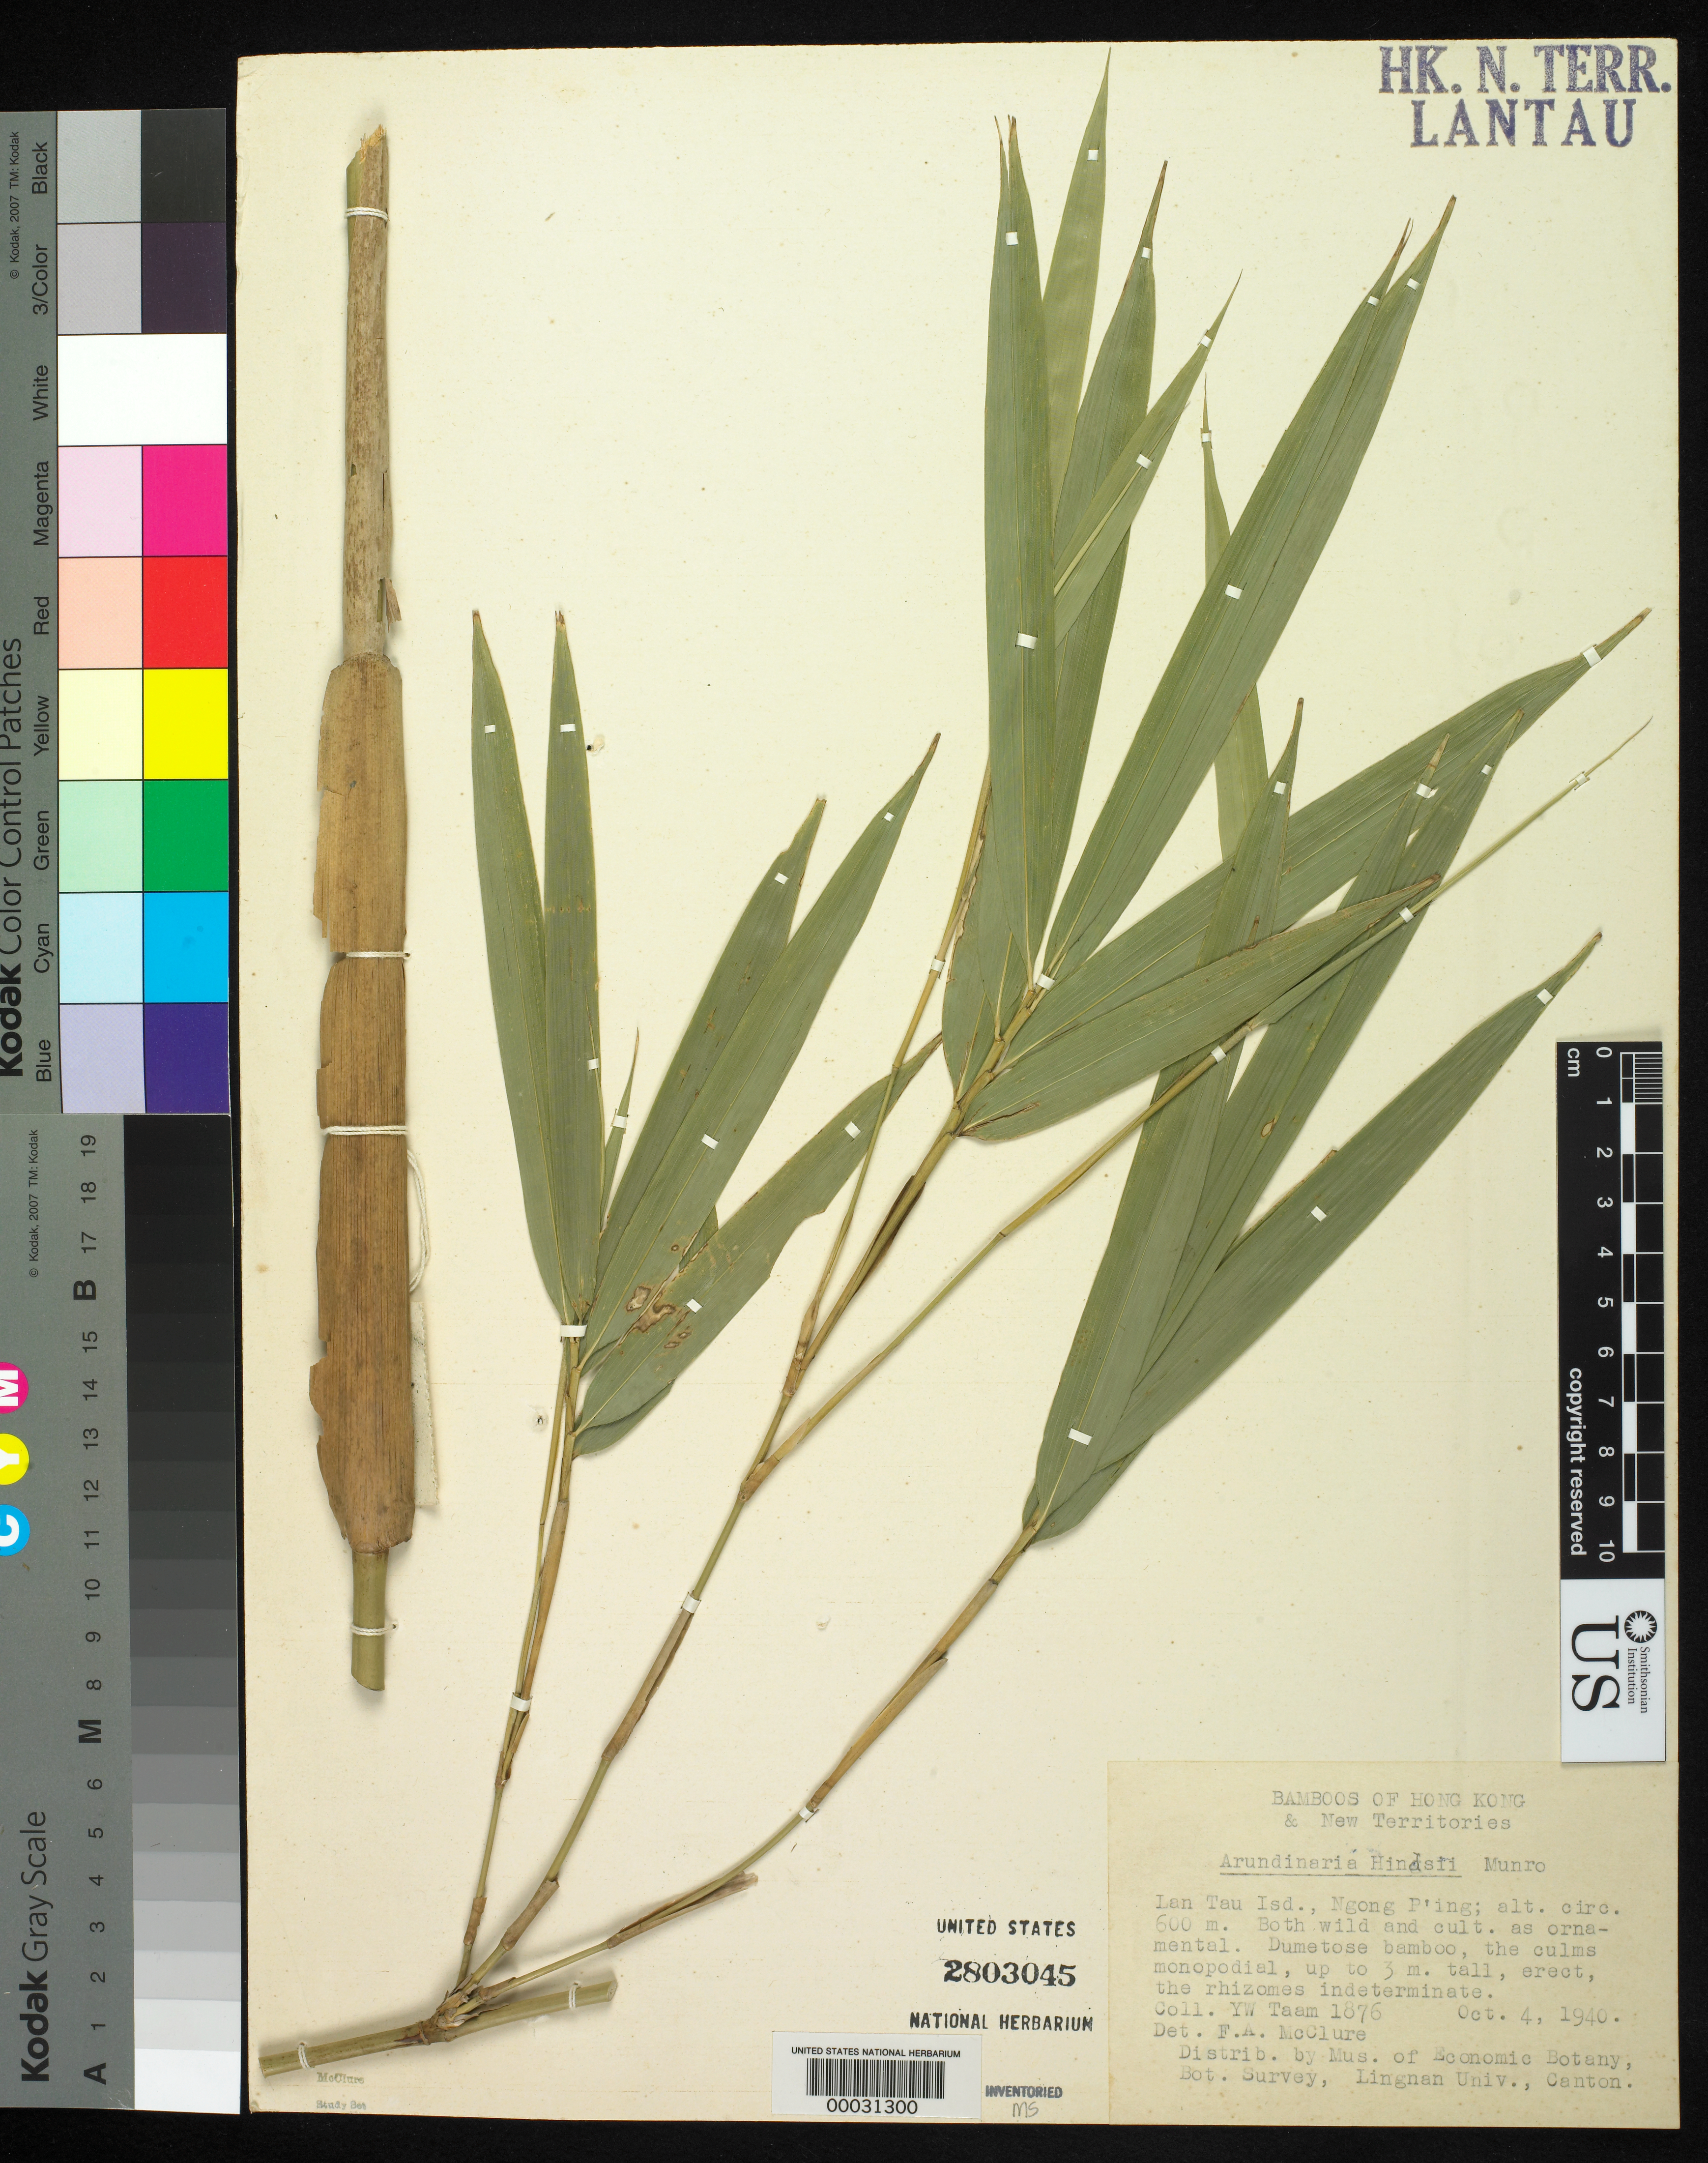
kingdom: Plantae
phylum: Tracheophyta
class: Liliopsida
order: Poales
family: Poaceae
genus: Pseudosasa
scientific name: Pseudosasa hindsii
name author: (Munro) S.L. Chen & G.Y. Sheng ex T.G. Liang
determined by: Poaceae Reorganization Project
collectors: Y. W. Taam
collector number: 1876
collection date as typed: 04 Oct 1940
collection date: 1940-10-04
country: China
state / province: Guangdong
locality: Hong kong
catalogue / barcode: US 2803045